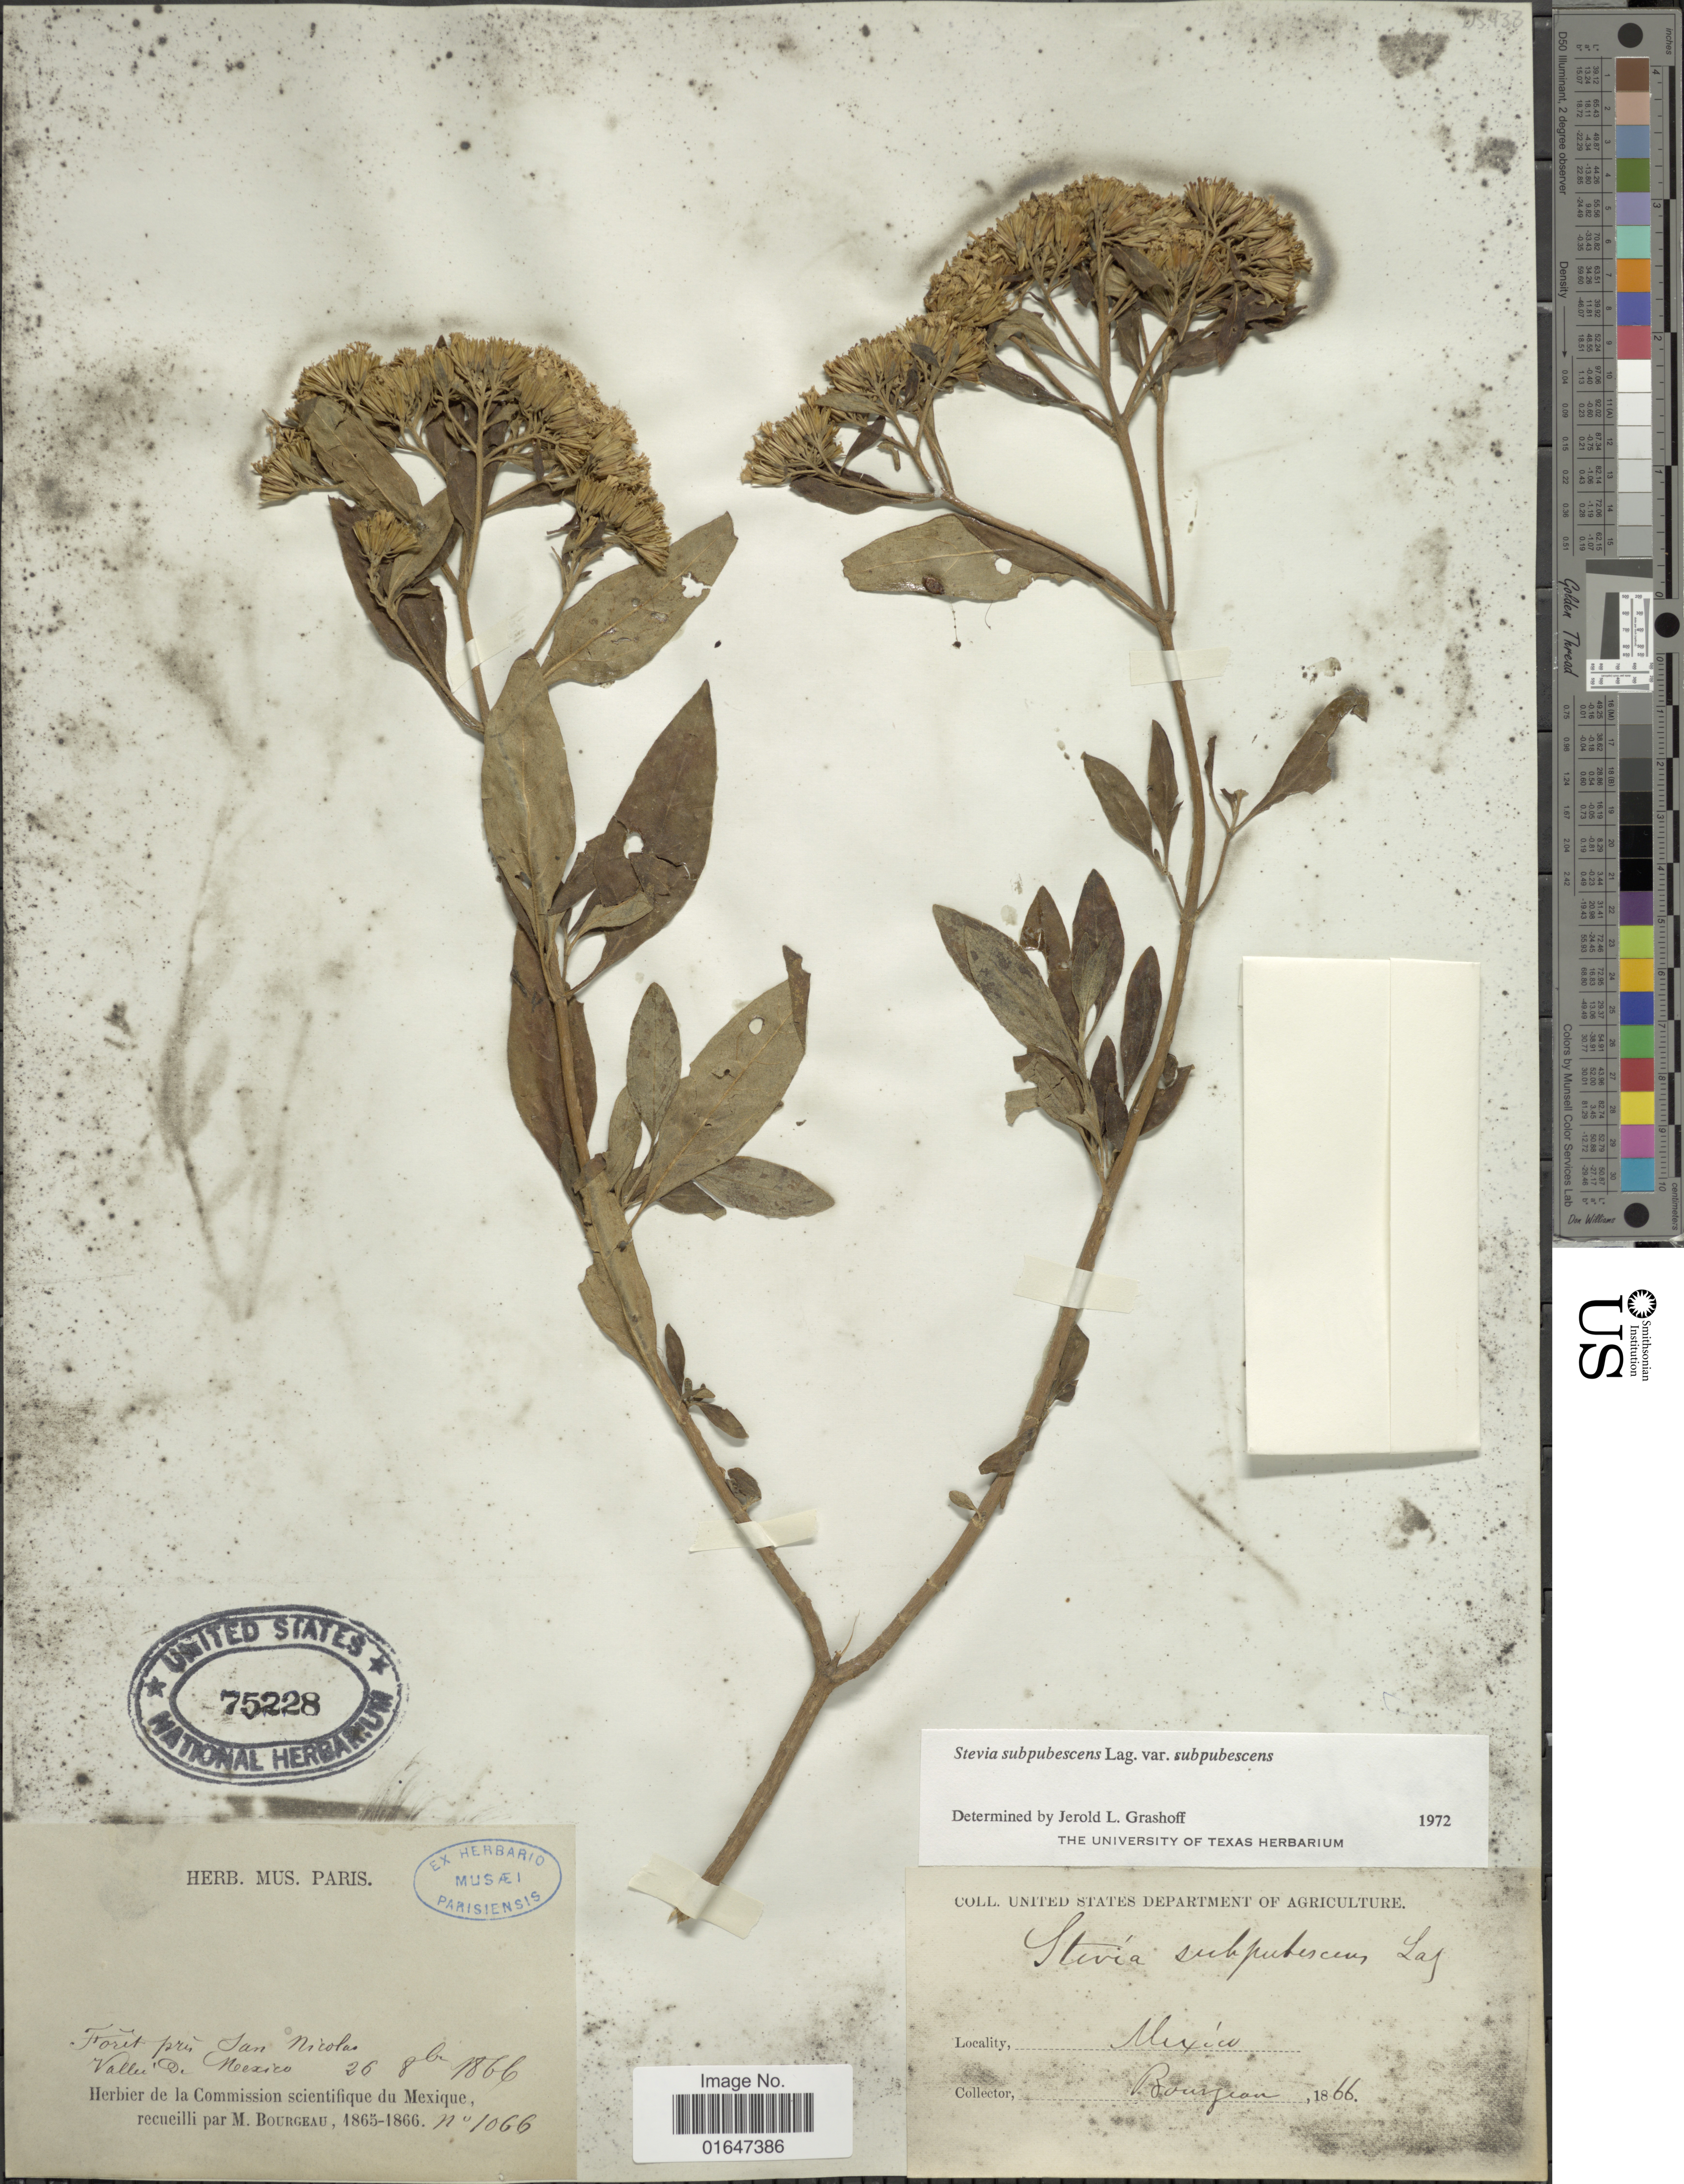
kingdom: Plantae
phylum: Tracheophyta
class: Magnoliopsida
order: Asterales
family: Asteraceae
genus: Stevia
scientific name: Stevia subpubescens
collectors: M. Bourgeau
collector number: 1066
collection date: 1866-10-26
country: Mexico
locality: Foret pres San Nicolas, Vallei de Mexico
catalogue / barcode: US 75228